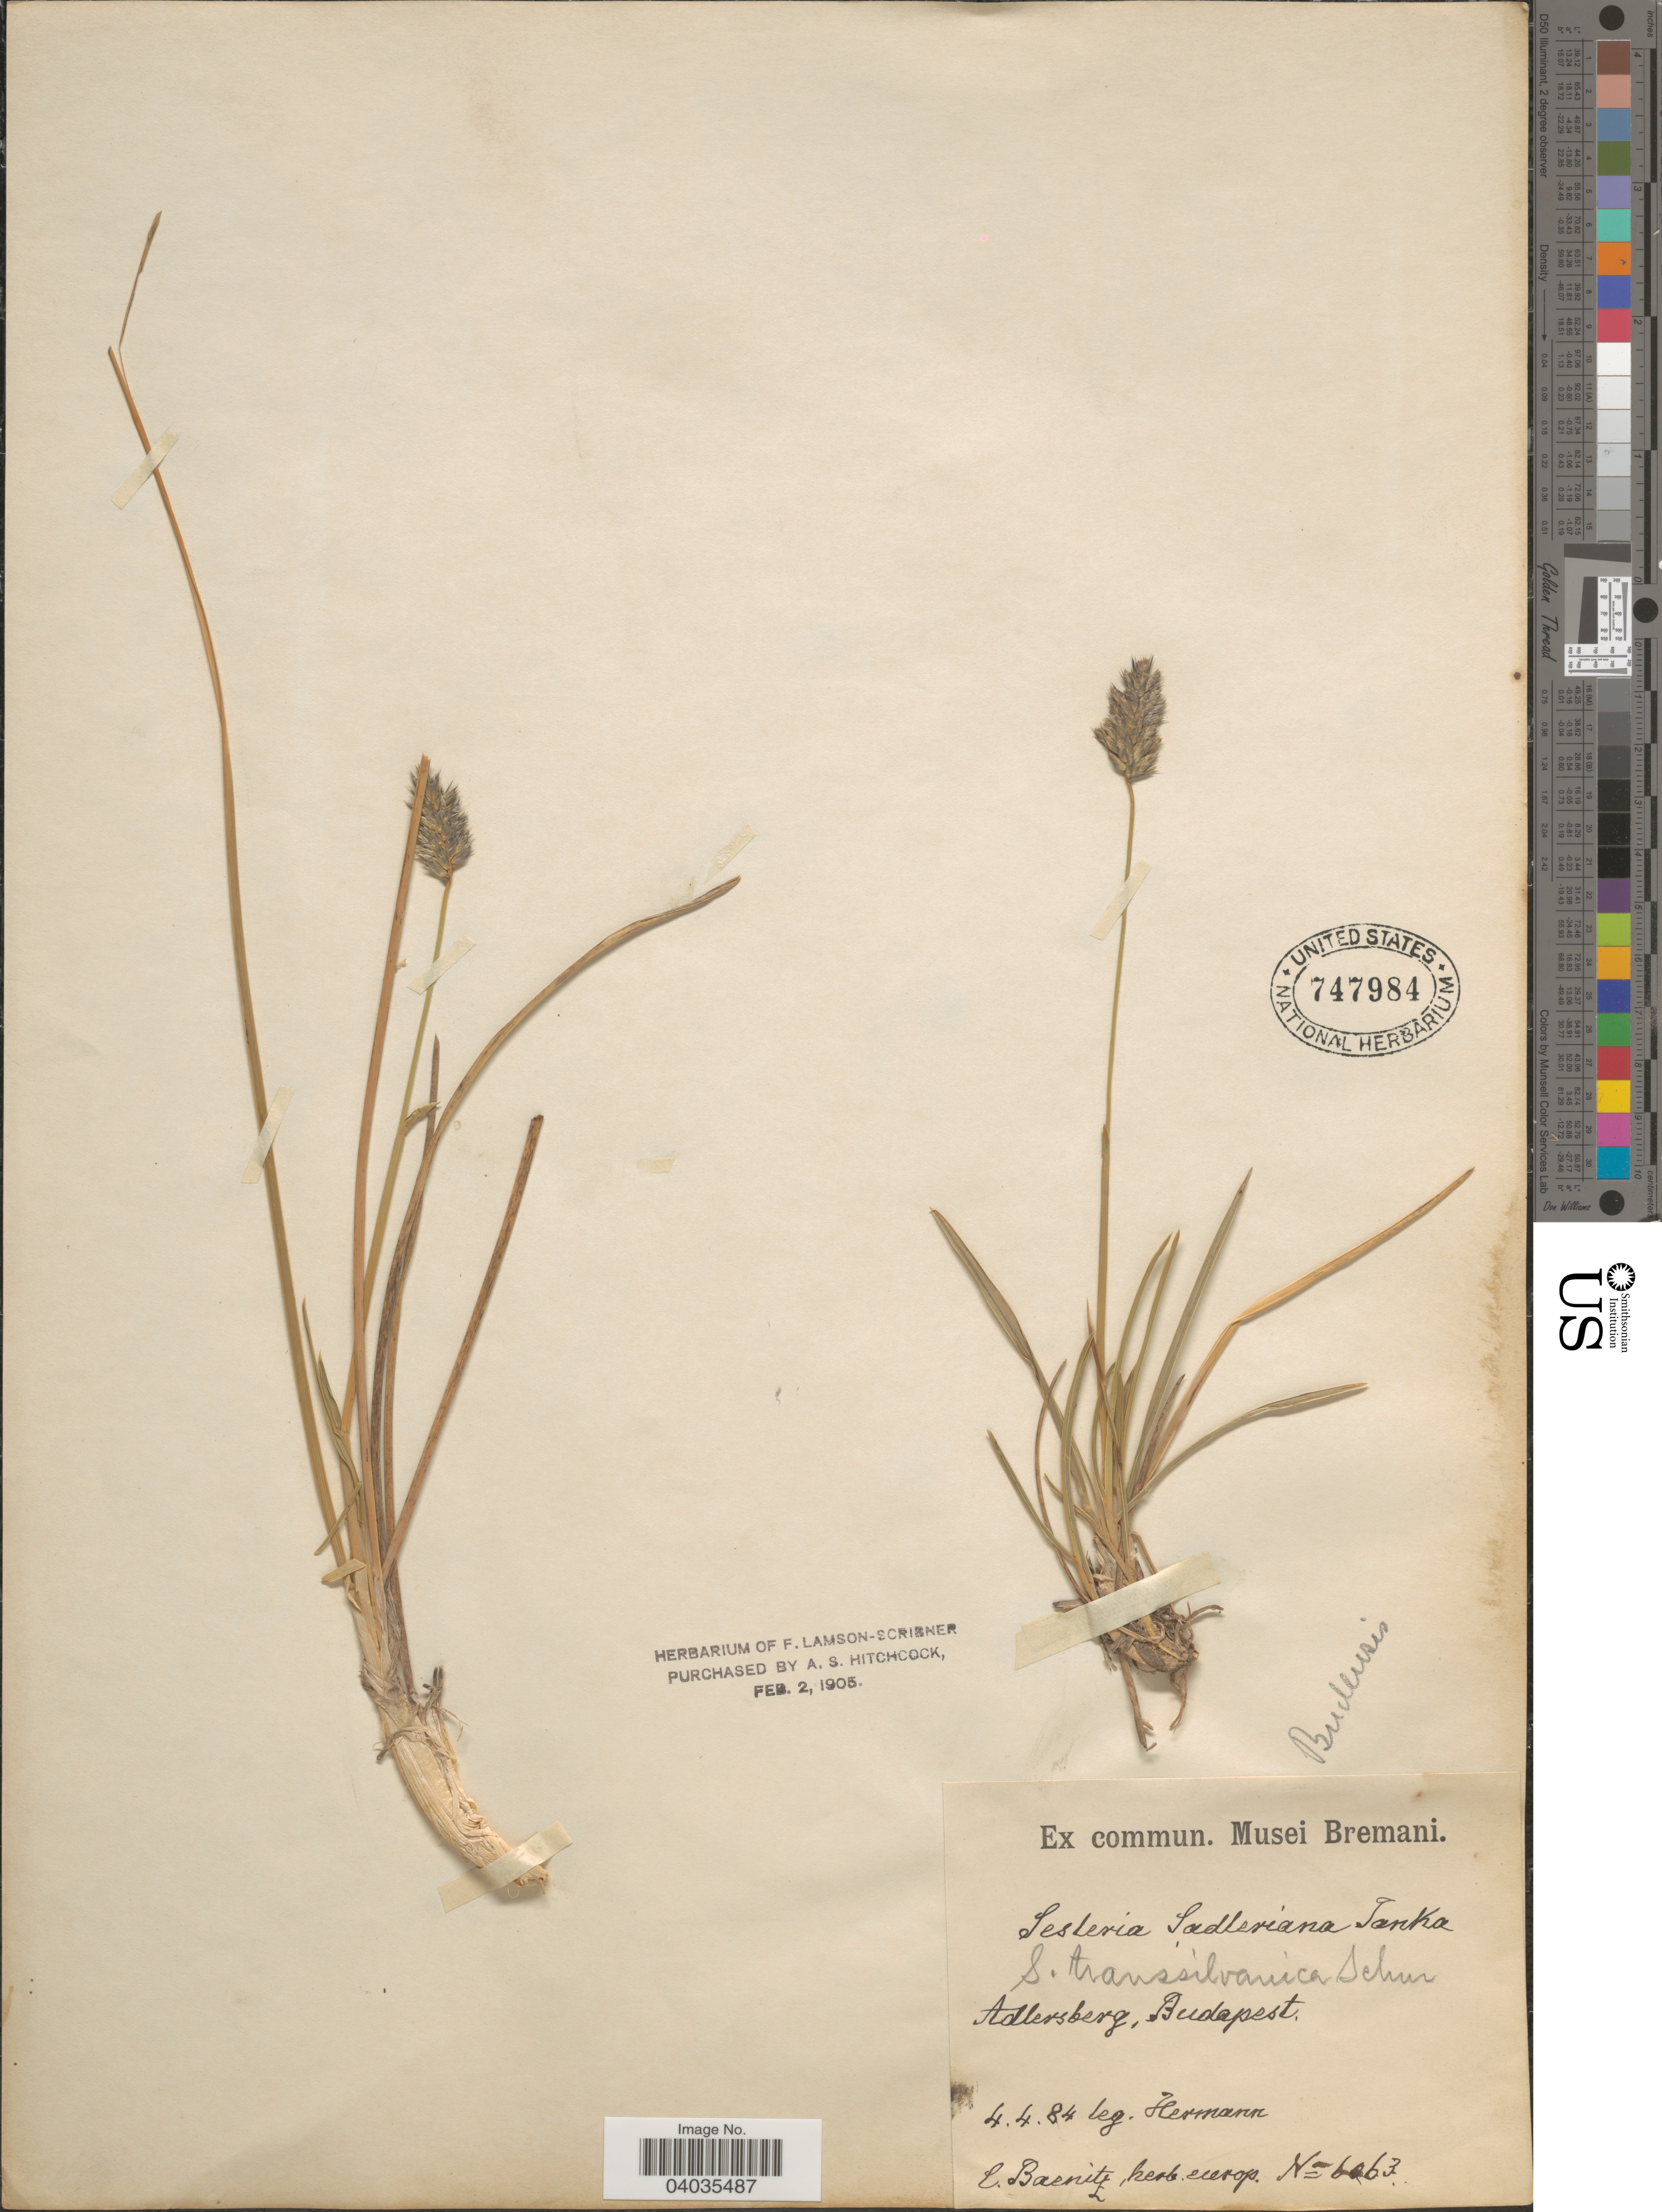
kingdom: Plantae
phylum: Tracheophyta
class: Liliopsida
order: Poales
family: Poaceae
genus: Sesleria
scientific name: Sesleria sadleriana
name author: Janka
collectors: Hermann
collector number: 6063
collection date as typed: Transcribed d/m/y: 4/4/84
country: Hungary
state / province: Budapest, Capital District of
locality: Adlersberg, Budapest.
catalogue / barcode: US 747984